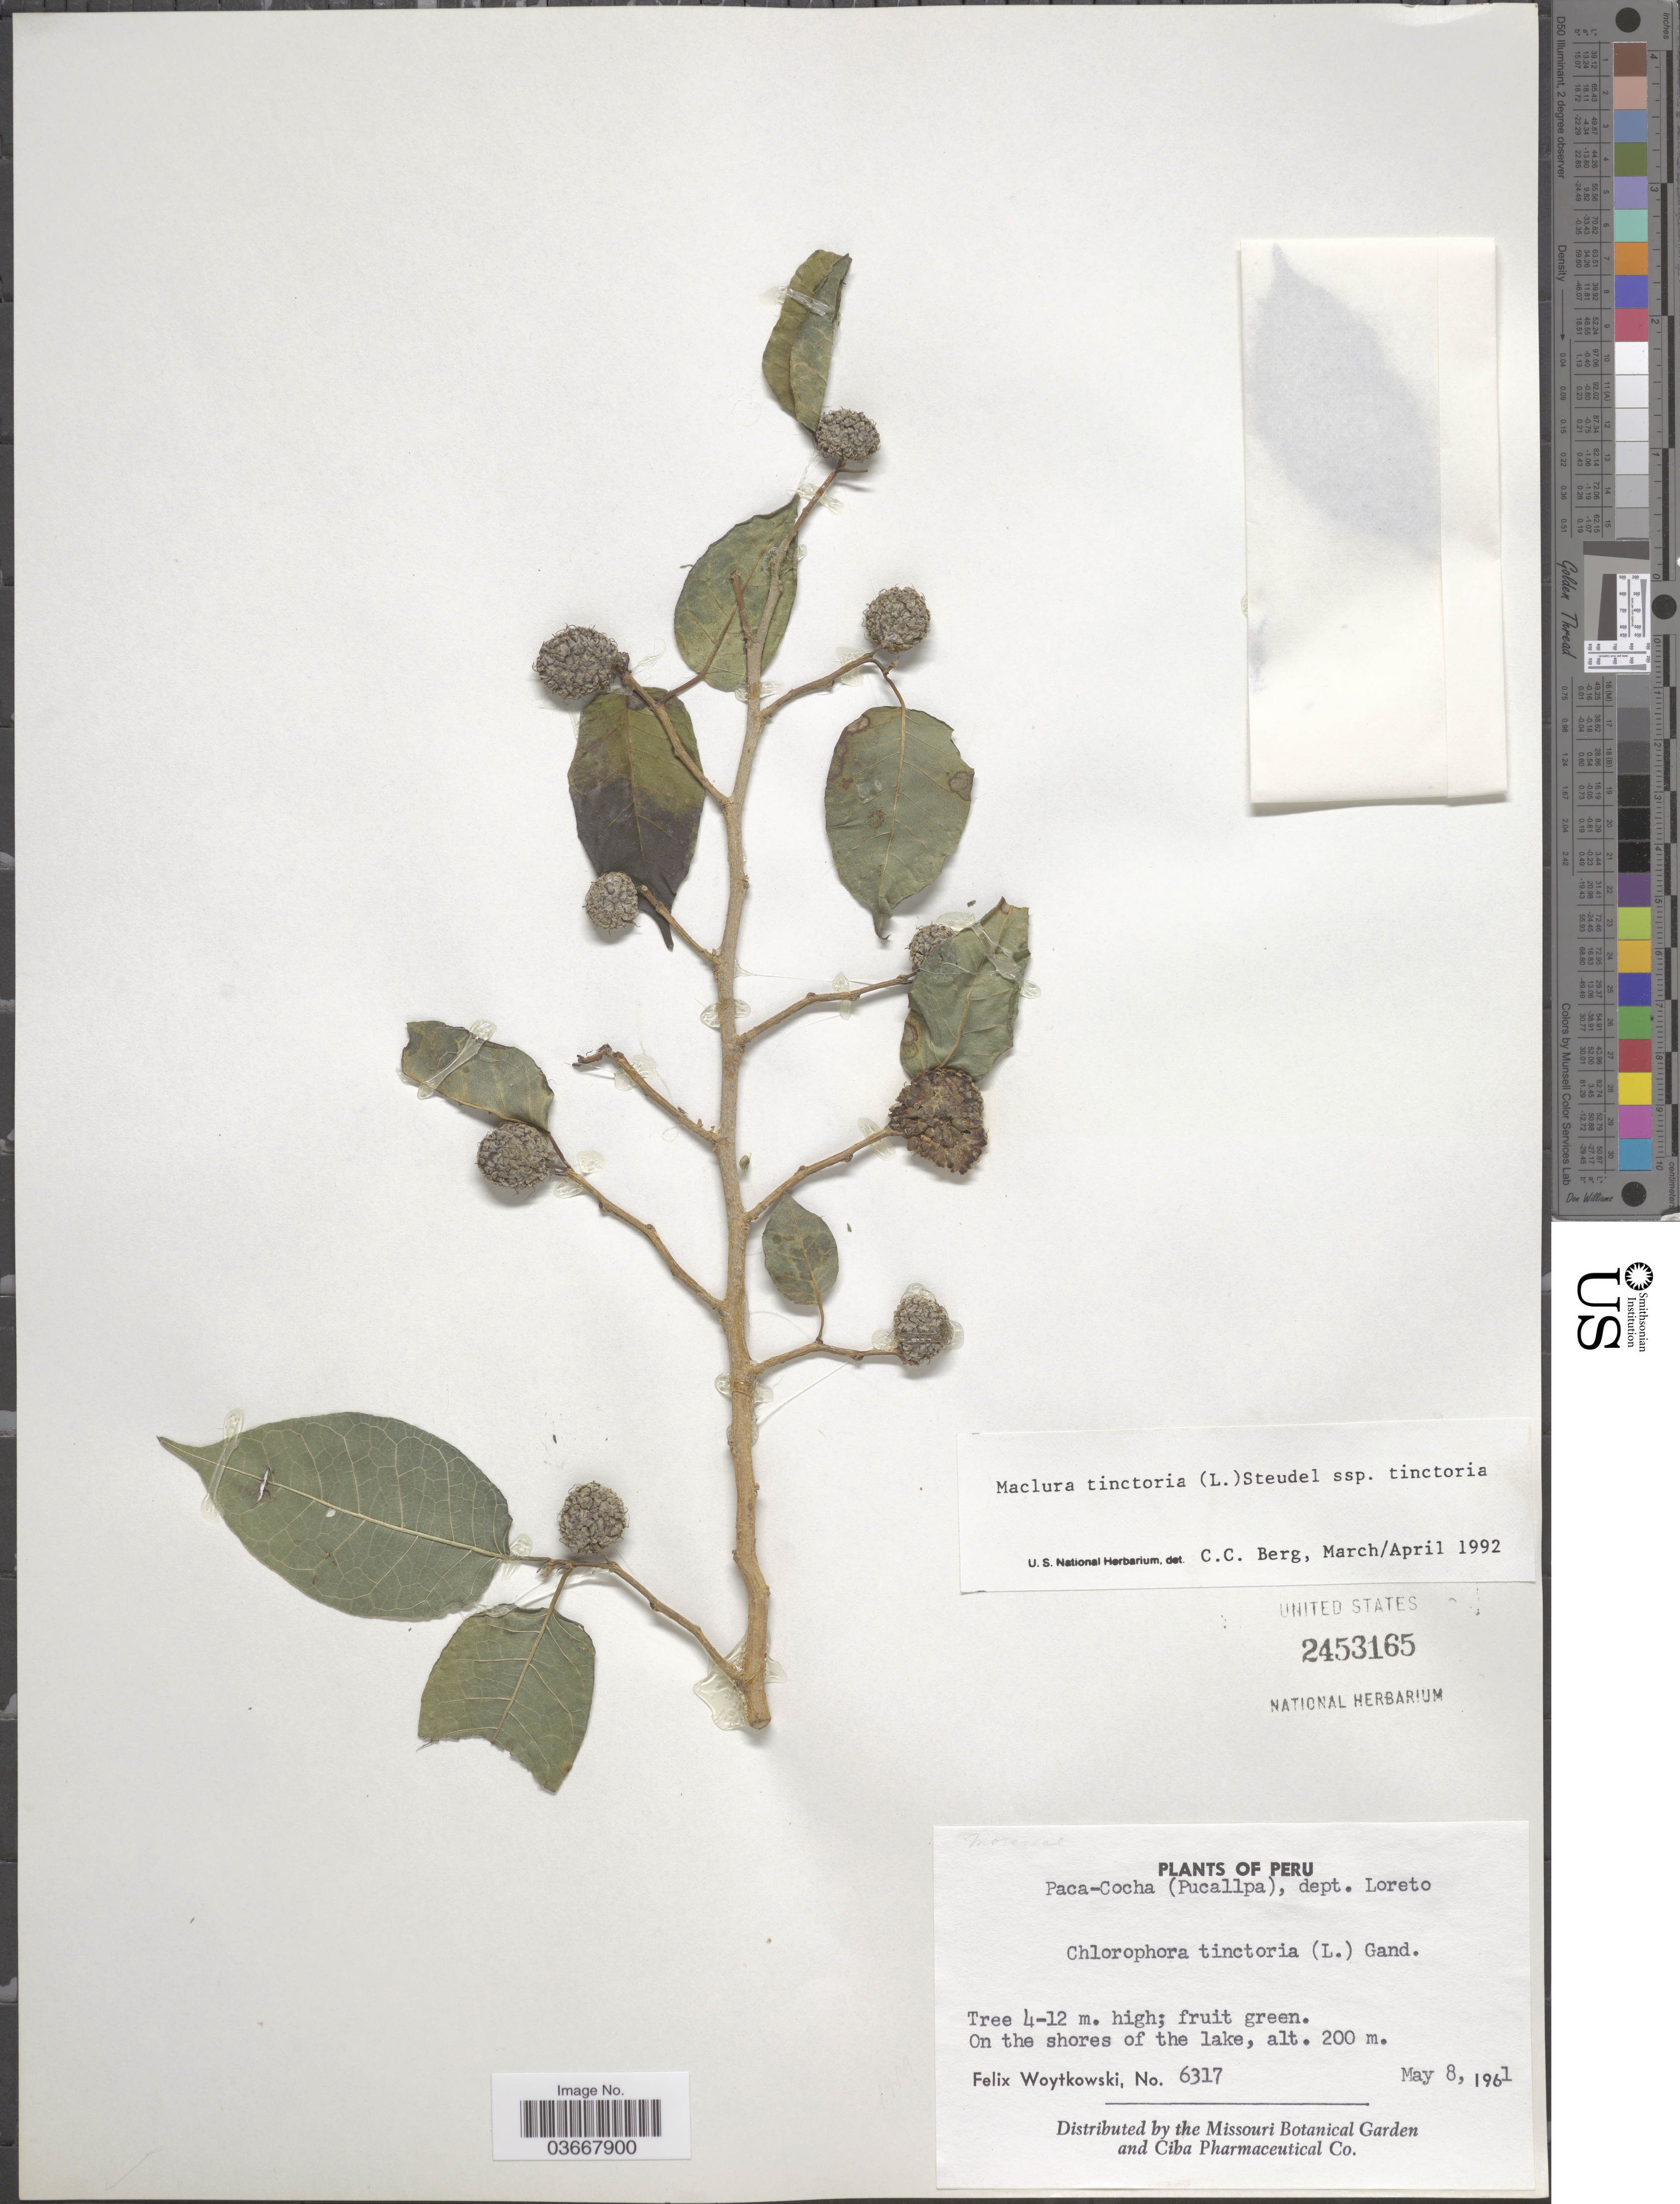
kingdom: Plantae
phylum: Tracheophyta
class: Magnoliopsida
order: Rosales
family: Moraceae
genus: Maclura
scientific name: Maclura tinctoria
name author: (L.) D. Don ex Steud.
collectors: F. Woytkowski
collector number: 6317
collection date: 1961-05-08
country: Peru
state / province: Loreto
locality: Paca-cocha (Pucallpa), dept. Loreto. On the shores of the lake.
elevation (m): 200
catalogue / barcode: US 2453165